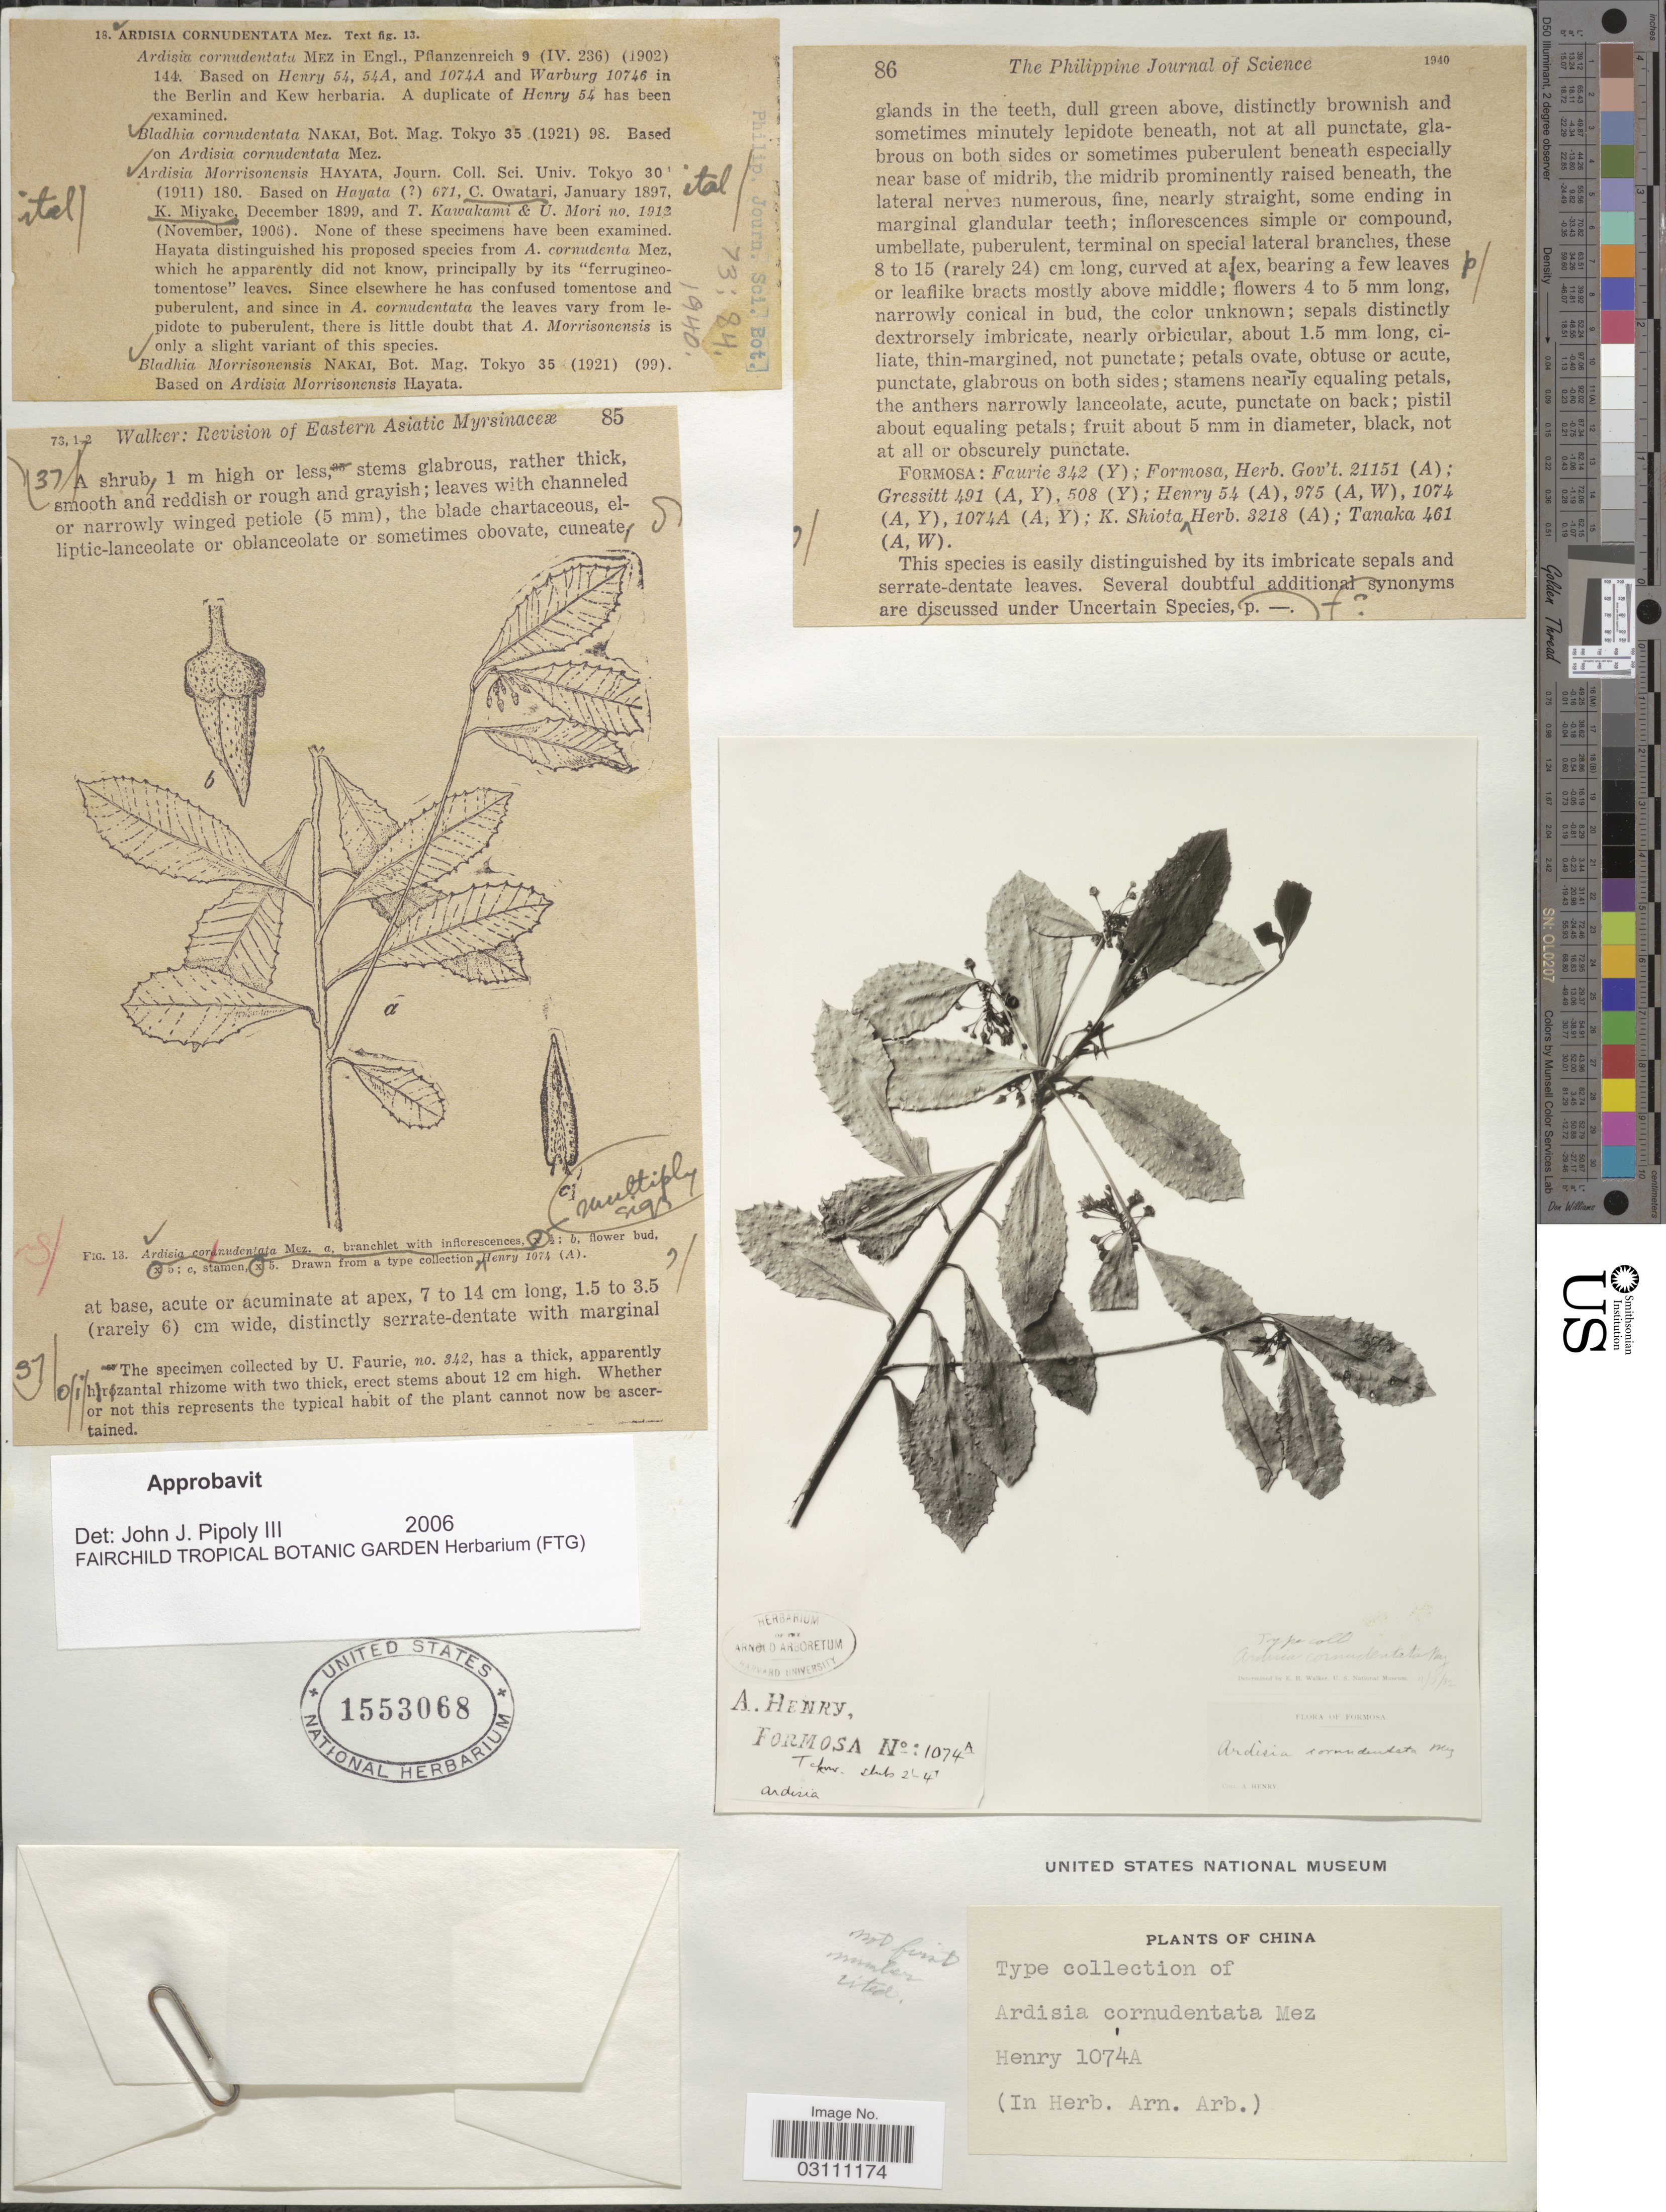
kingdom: Plantae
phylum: Tracheophyta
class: Magnoliopsida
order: Ericales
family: Primulaceae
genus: Ardisia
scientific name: Ardisia cornudentata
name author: Mez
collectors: A. Henry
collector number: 1074 A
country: Taiwan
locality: Formosa. China.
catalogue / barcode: US 1553068